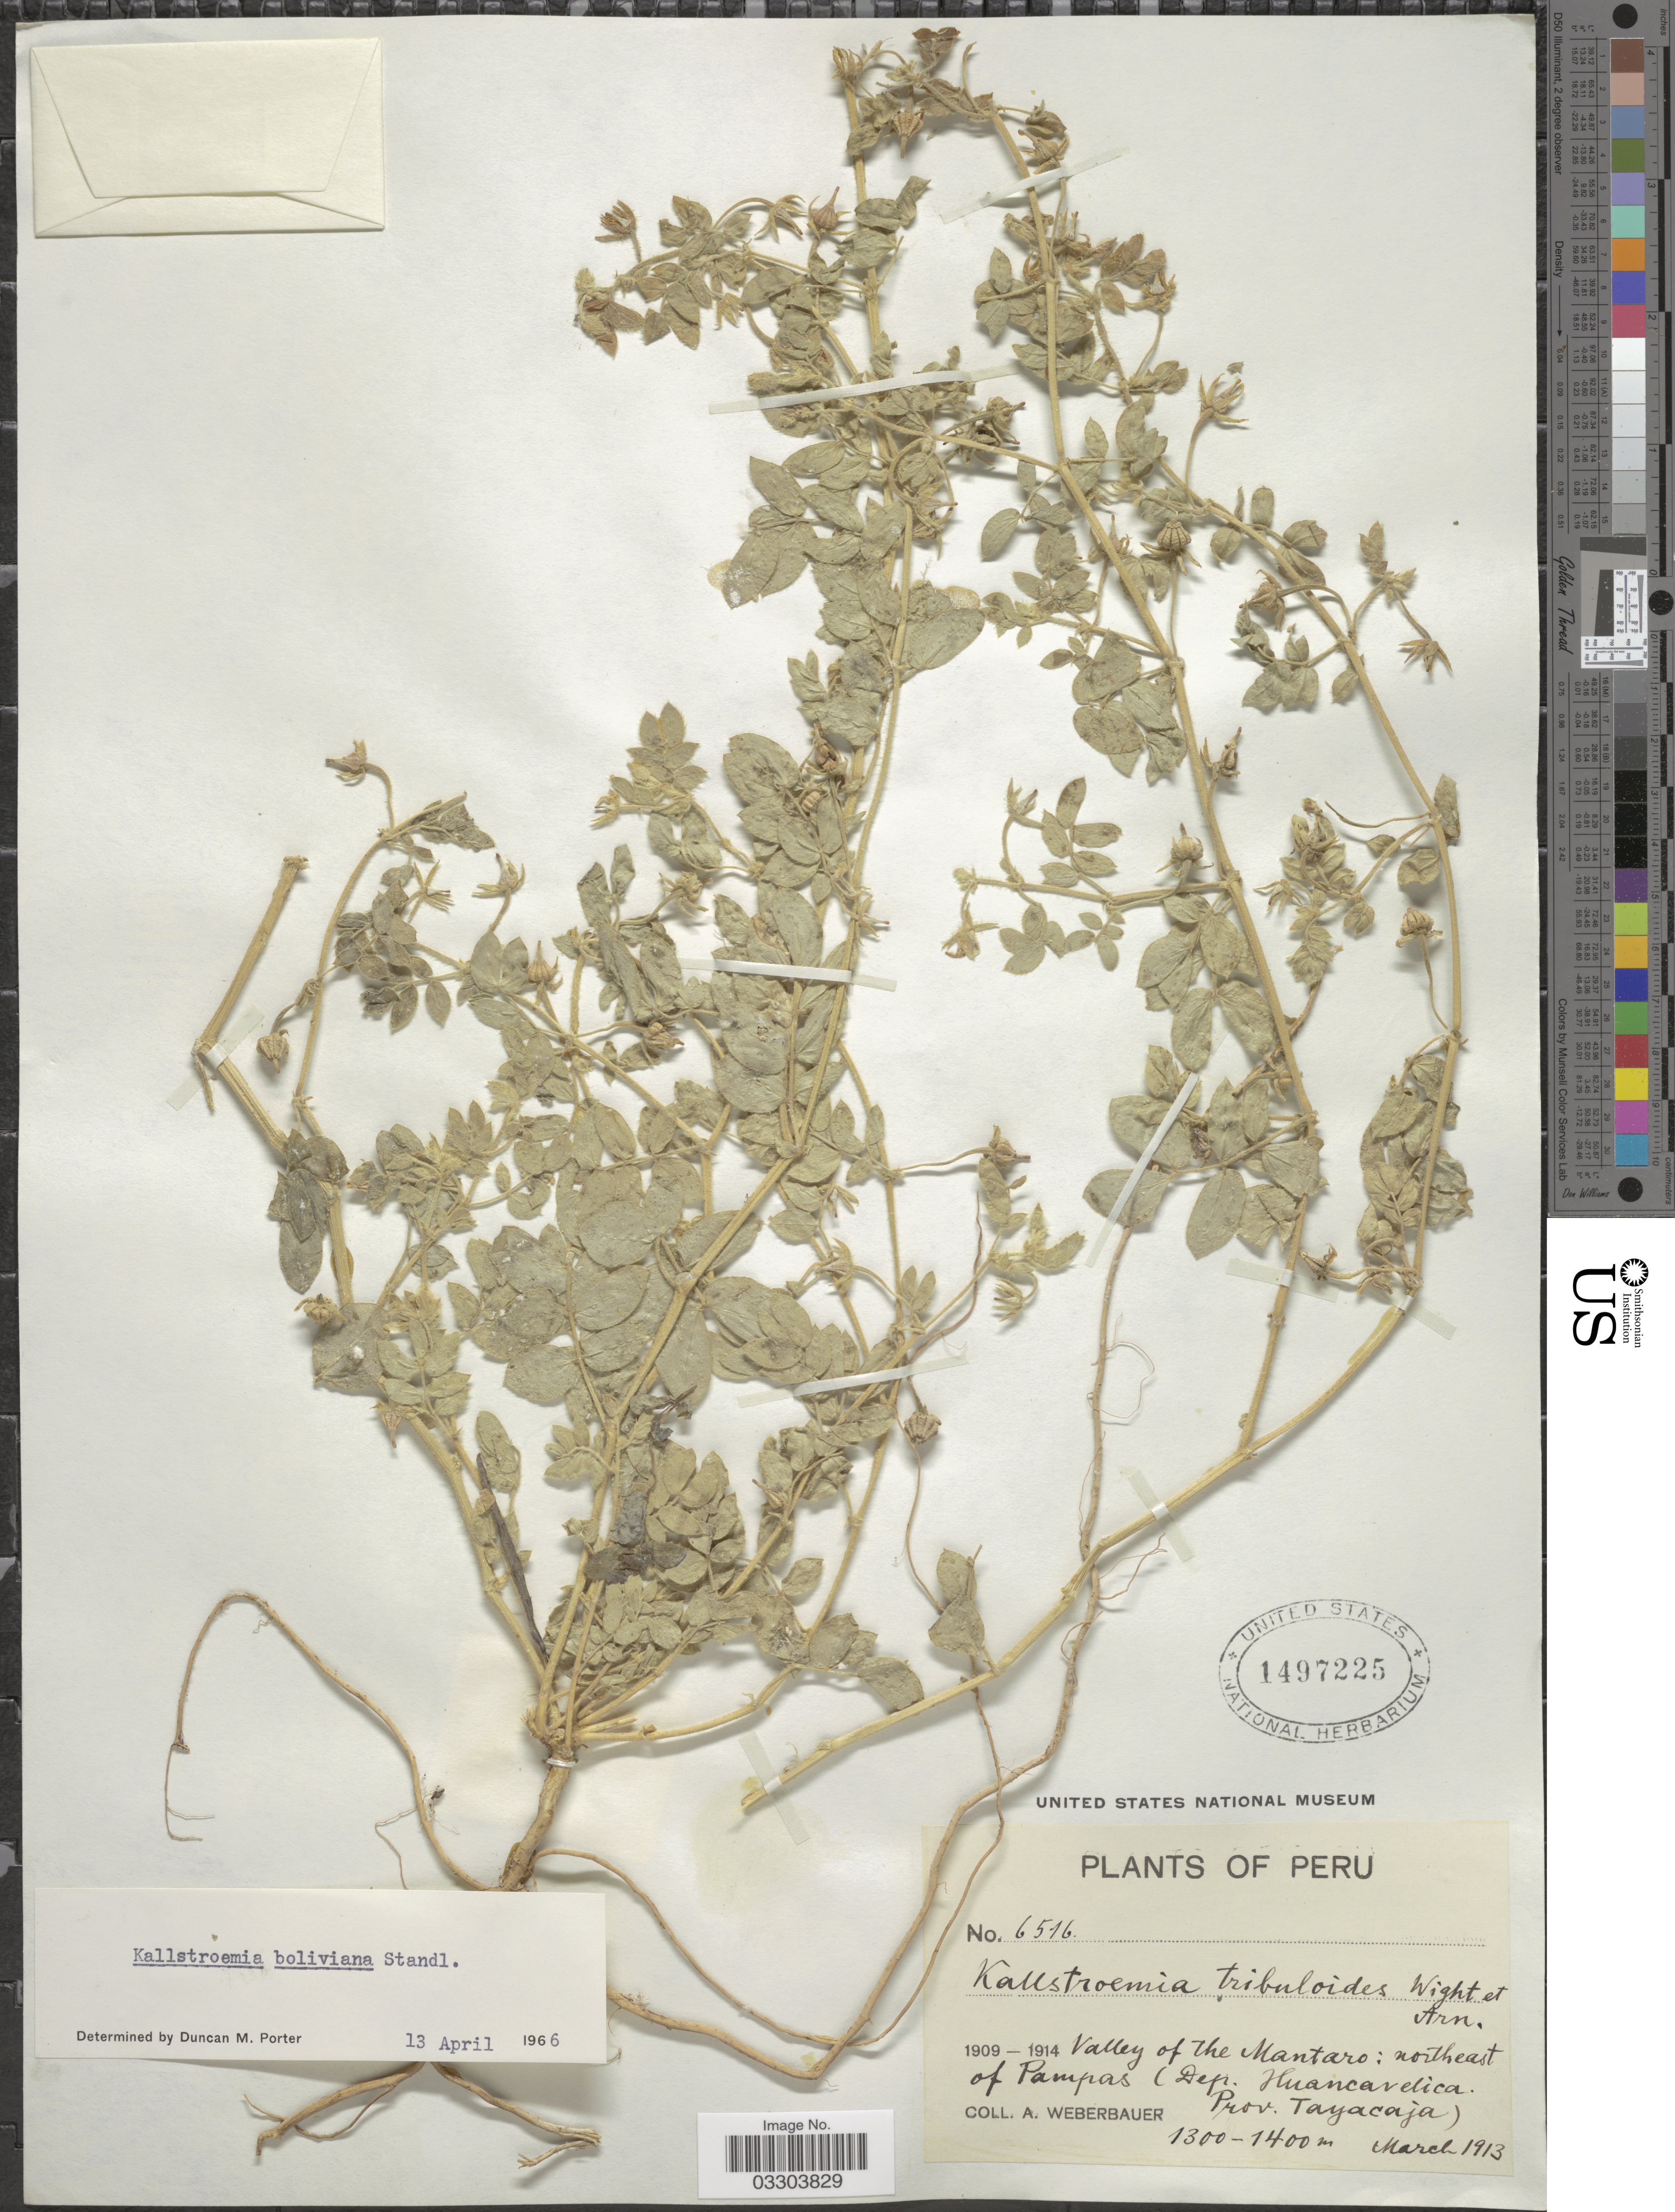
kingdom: Plantae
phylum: Tracheophyta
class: Magnoliopsida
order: Zygophyllales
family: Zygophyllaceae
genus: Kallstroemia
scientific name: Kallstroemia boliviana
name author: Standl.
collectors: A. Weberbauer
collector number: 6516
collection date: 1913-03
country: Peru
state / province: Huancavelica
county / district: Tayacaja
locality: Valley of the Mantaro: northeast of Pampas (Dep. Huancavelica. Prov. Tayacaja).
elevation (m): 1300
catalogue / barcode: US 1497225